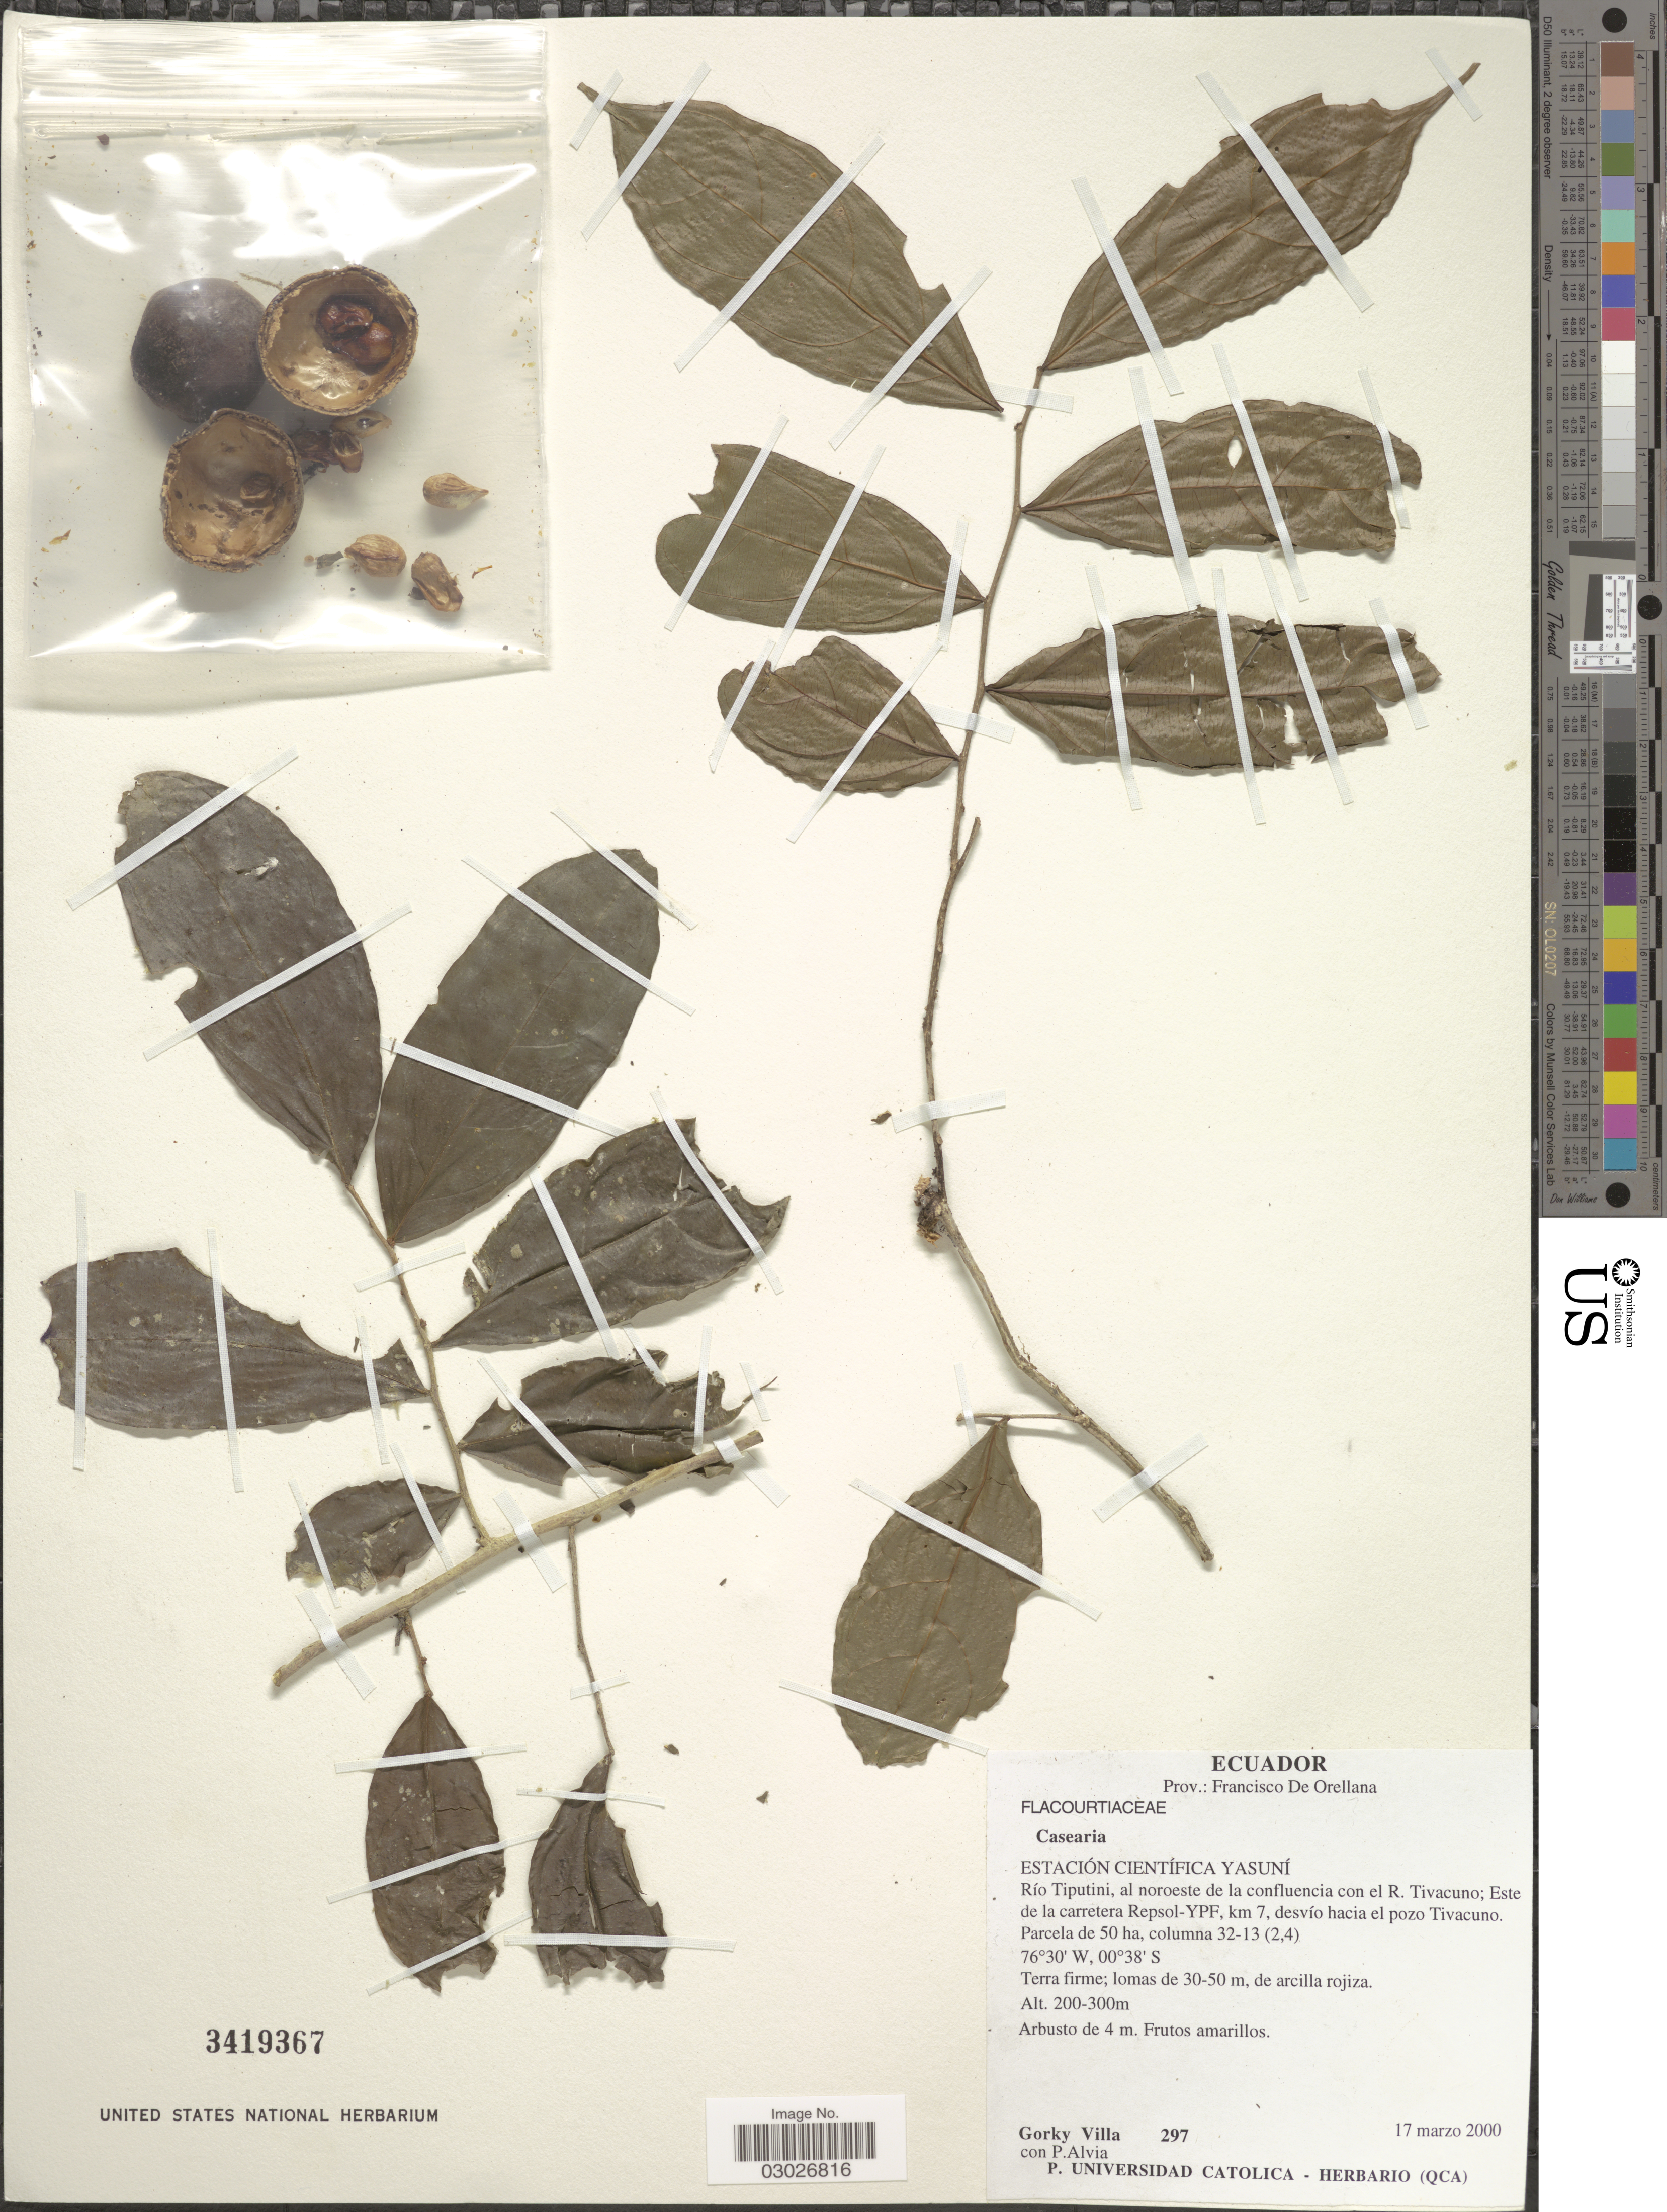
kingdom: Plantae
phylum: Tracheophyta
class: Magnoliopsida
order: Malpighiales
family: Salicaceae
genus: Casearia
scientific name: Casearia sp.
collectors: G. Villa & P. Alvia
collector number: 297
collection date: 2000-03-17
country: Ecuador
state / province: Orellana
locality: Prov.: Francisco De Orellana. ESTACIÓN CIENTÍFICA YASUNÍ. Río Tiputini, al noroeste de la confluencia con el R. Tivacuno; Este de la carretera Repsol-YPF, km 7, desvío hacia el pozo Tivacuno. Parcela de 50 ha, columna 32-13 (2.4).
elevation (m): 200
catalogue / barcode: US 3419367